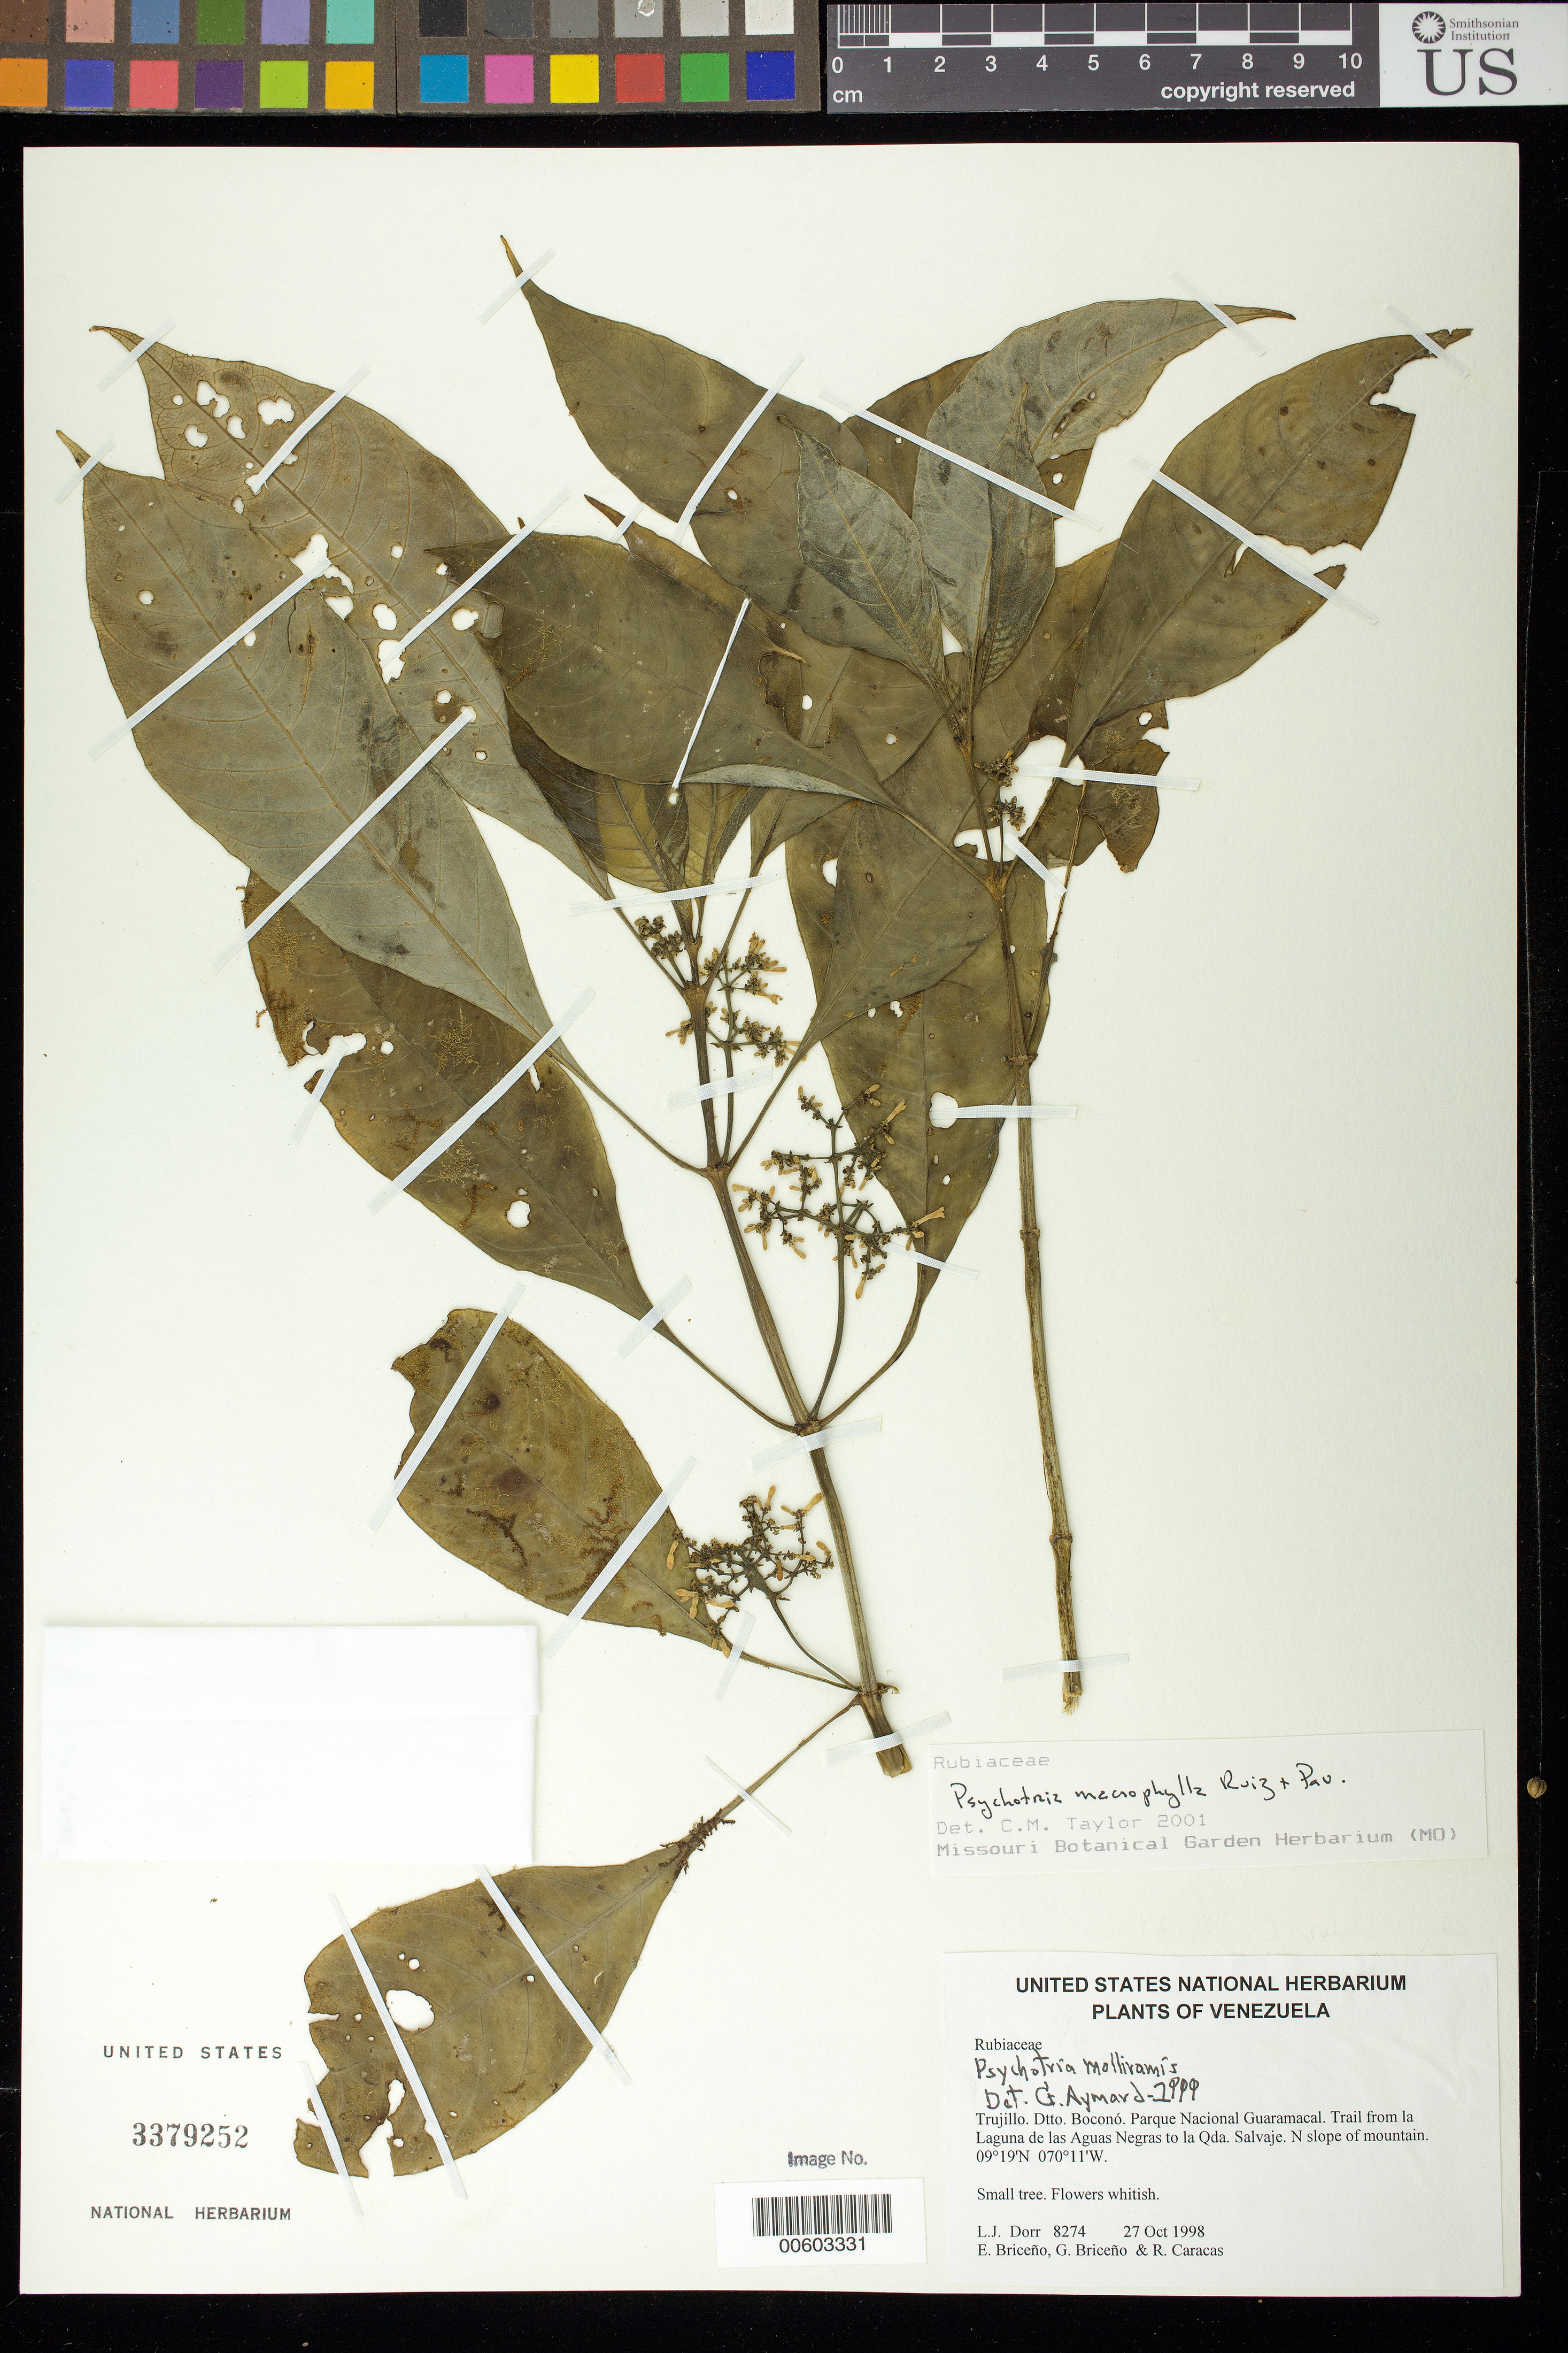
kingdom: Plantae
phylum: Tracheophyta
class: Magnoliopsida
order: Gentianales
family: Rubiaceae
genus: Psychotria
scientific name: Psychotria macrophylla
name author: Ruiz & Pav.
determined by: Taylor, Charlotte M.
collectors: L. J. Dorr, E. Briceño, G. Briceño & R. Caracas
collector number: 8274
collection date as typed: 27 Oct 1998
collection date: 1998-10-27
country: Venezuela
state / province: Trujillo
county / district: Boconó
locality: Parque Nacional Guaramacal. Trail from la Laguna de las Aguas Negras to la Qda. Salvaje. N slope of mountain.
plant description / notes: PORT, US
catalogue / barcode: US 3379252